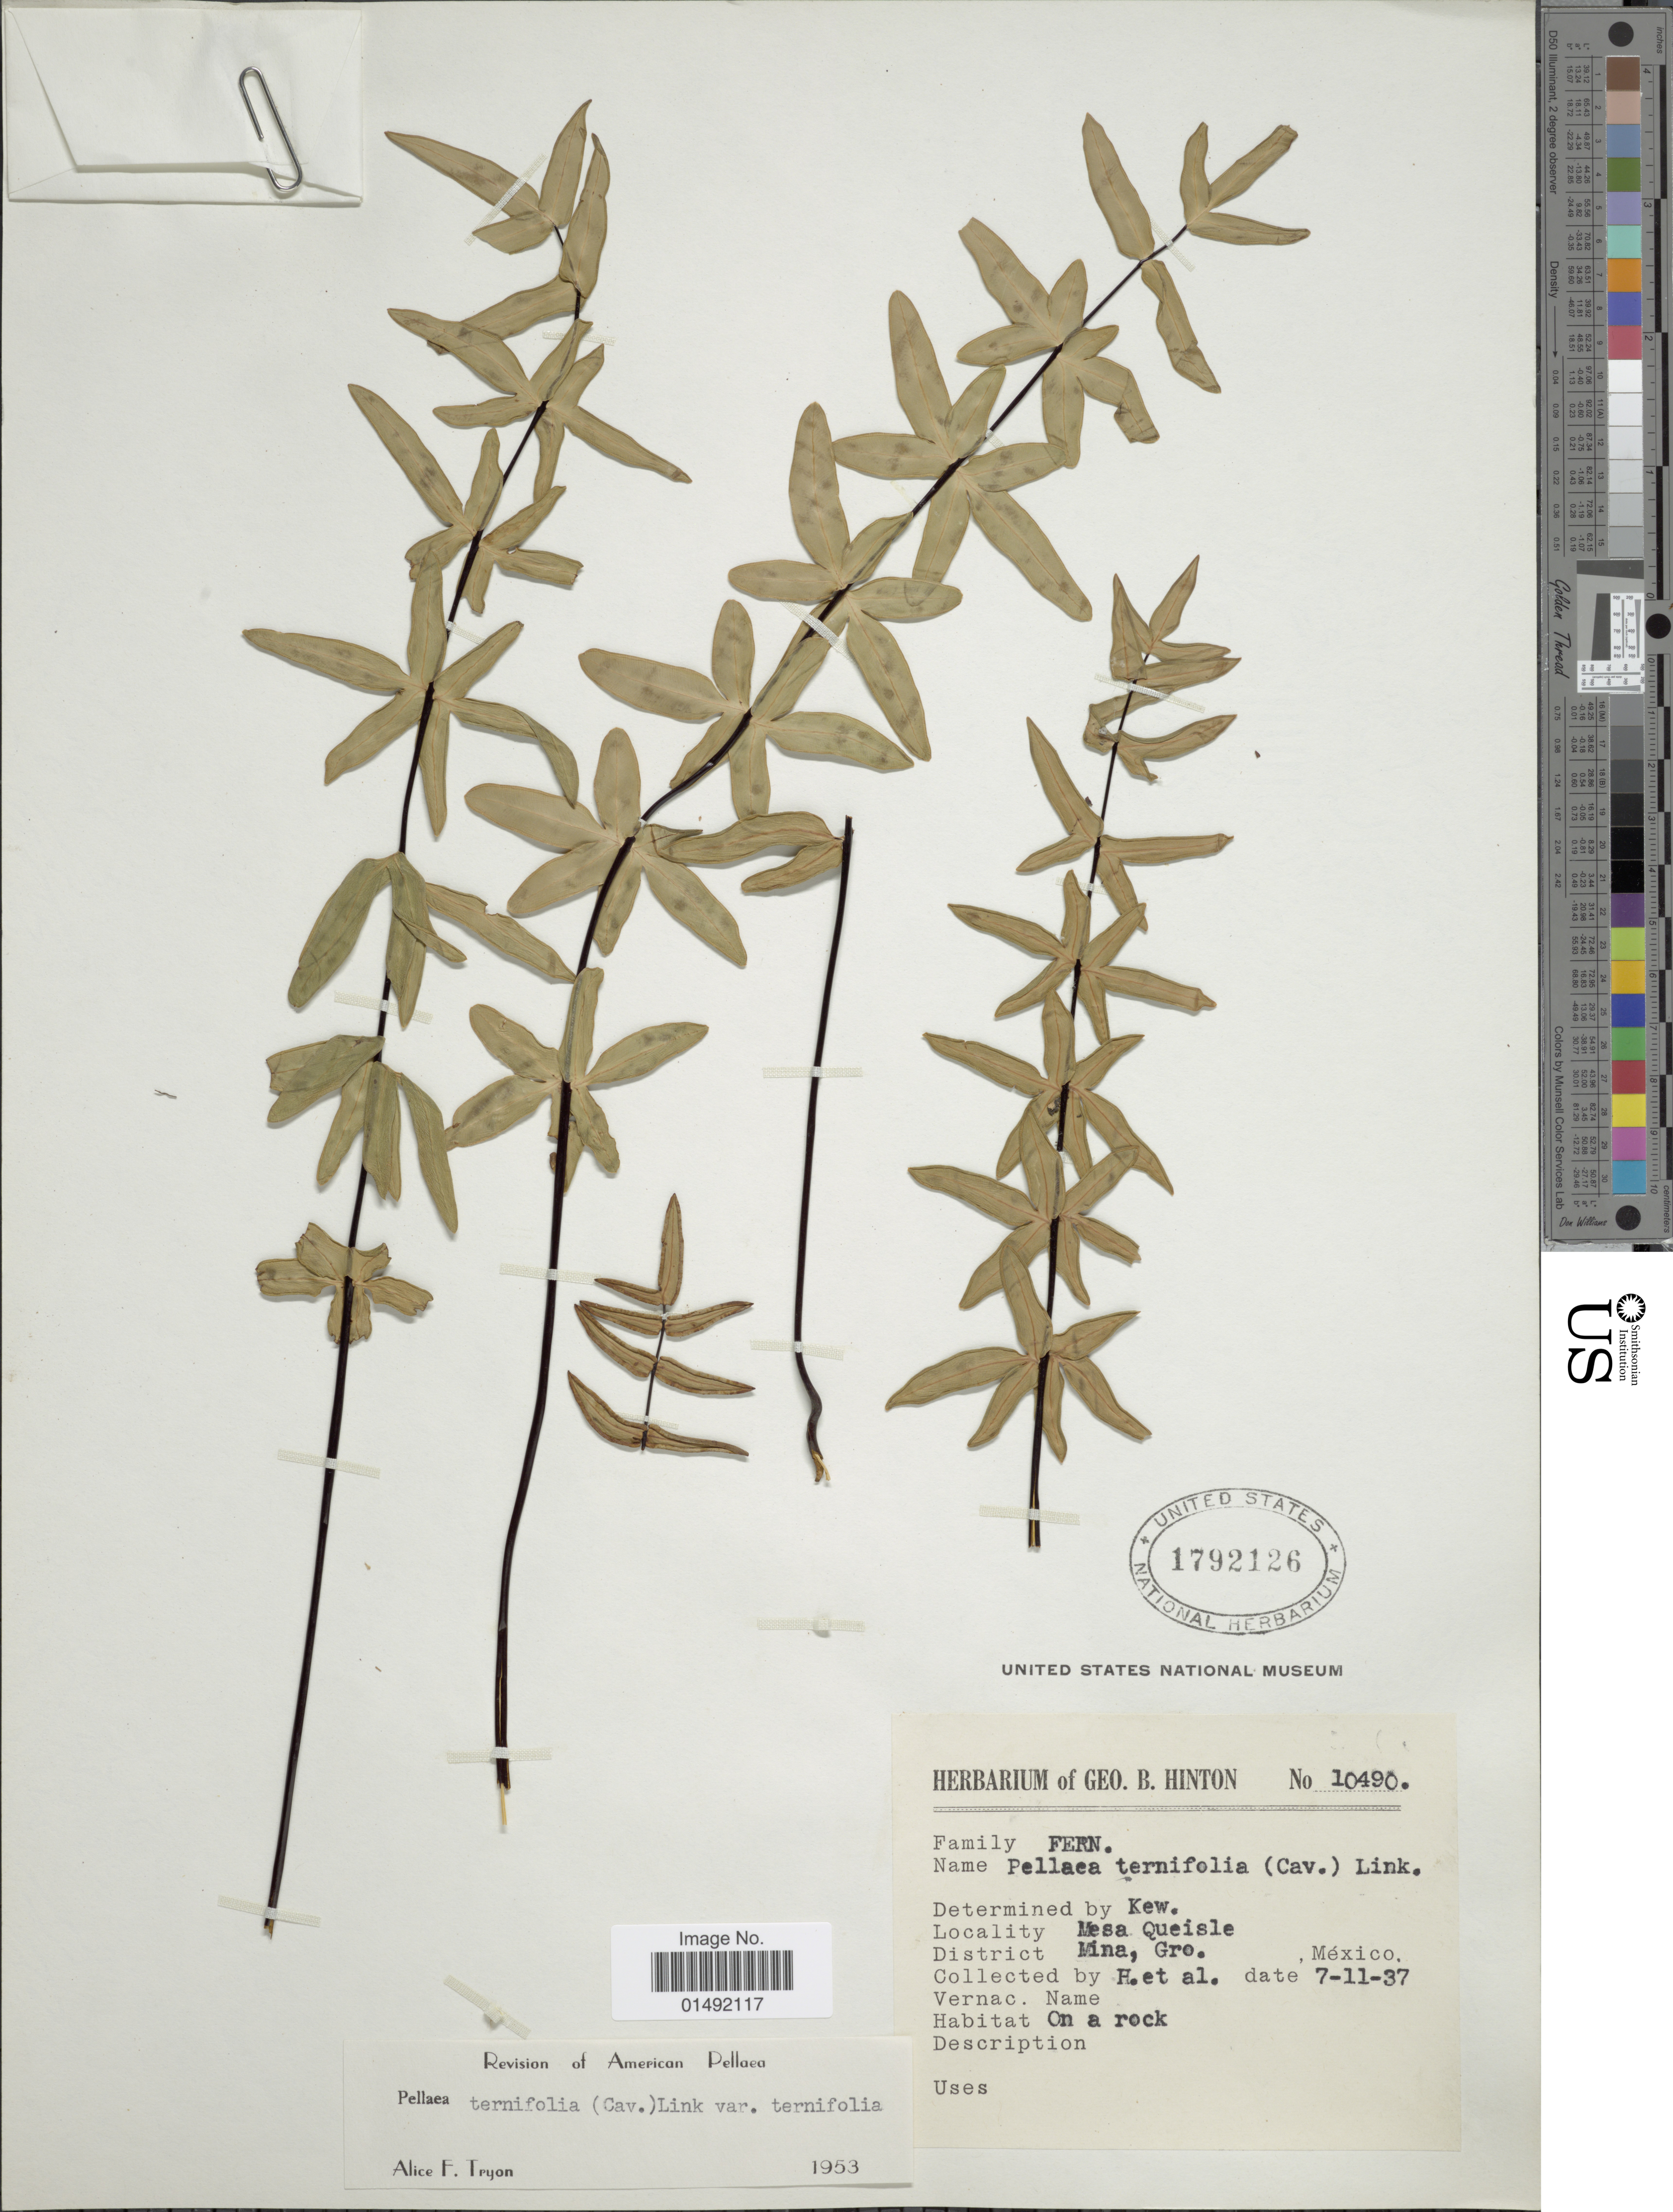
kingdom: Plantae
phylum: Tracheophyta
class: Polypodiopsida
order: Polypodiales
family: Pteridaceae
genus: Pellaea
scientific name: Pellaea ternifolia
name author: (Cav.) Link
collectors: G. B. Hinton & et al.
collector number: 10490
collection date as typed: Transcribed d/m/y: 11/7/37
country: Mexico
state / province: Guerrero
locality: Mesa Queisle, District Mina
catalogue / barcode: US 1792126